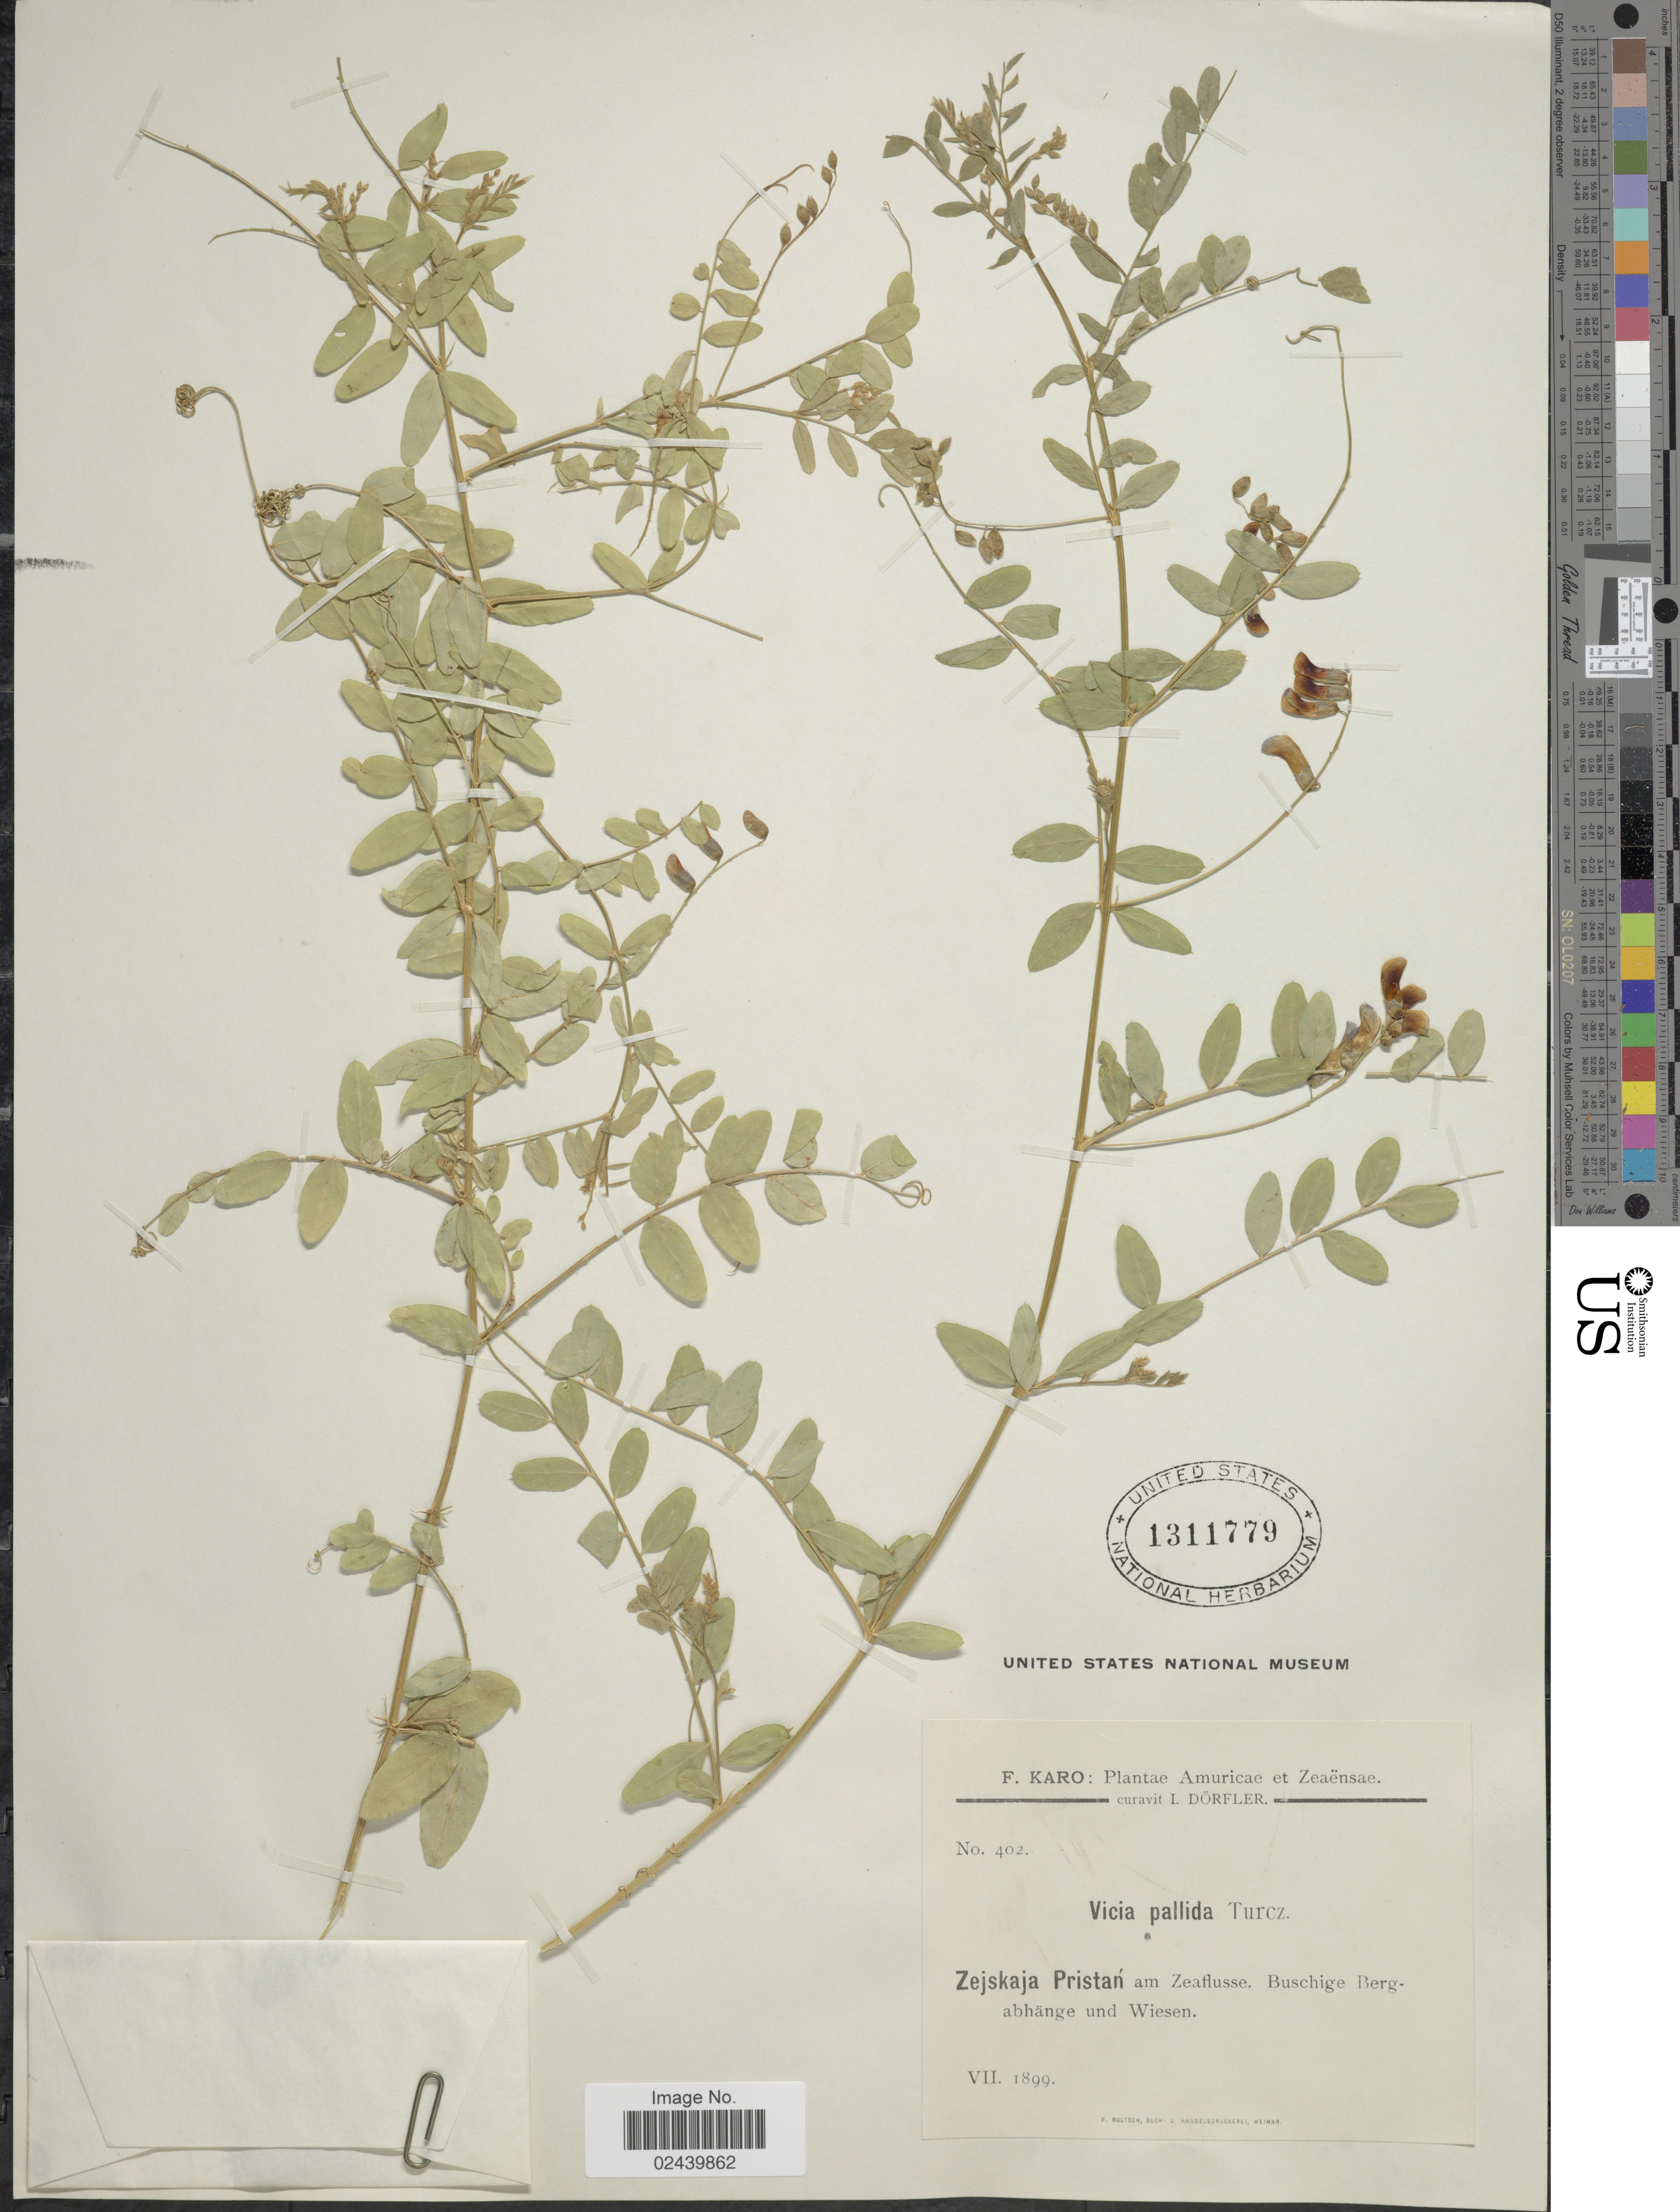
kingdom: Plantae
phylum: Tracheophyta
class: Magnoliopsida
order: Fabales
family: Fabaceae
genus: Vicia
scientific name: Vicia pallida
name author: Hook. & Arn.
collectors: F. Karo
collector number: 402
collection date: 1899-07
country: Russian Federation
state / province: Amur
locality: Amuricae et Zeaënsae. Zejskaja Pristán am Zeaflusse. Buschige Bergabhänge und Wiesen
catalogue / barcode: US 1311779